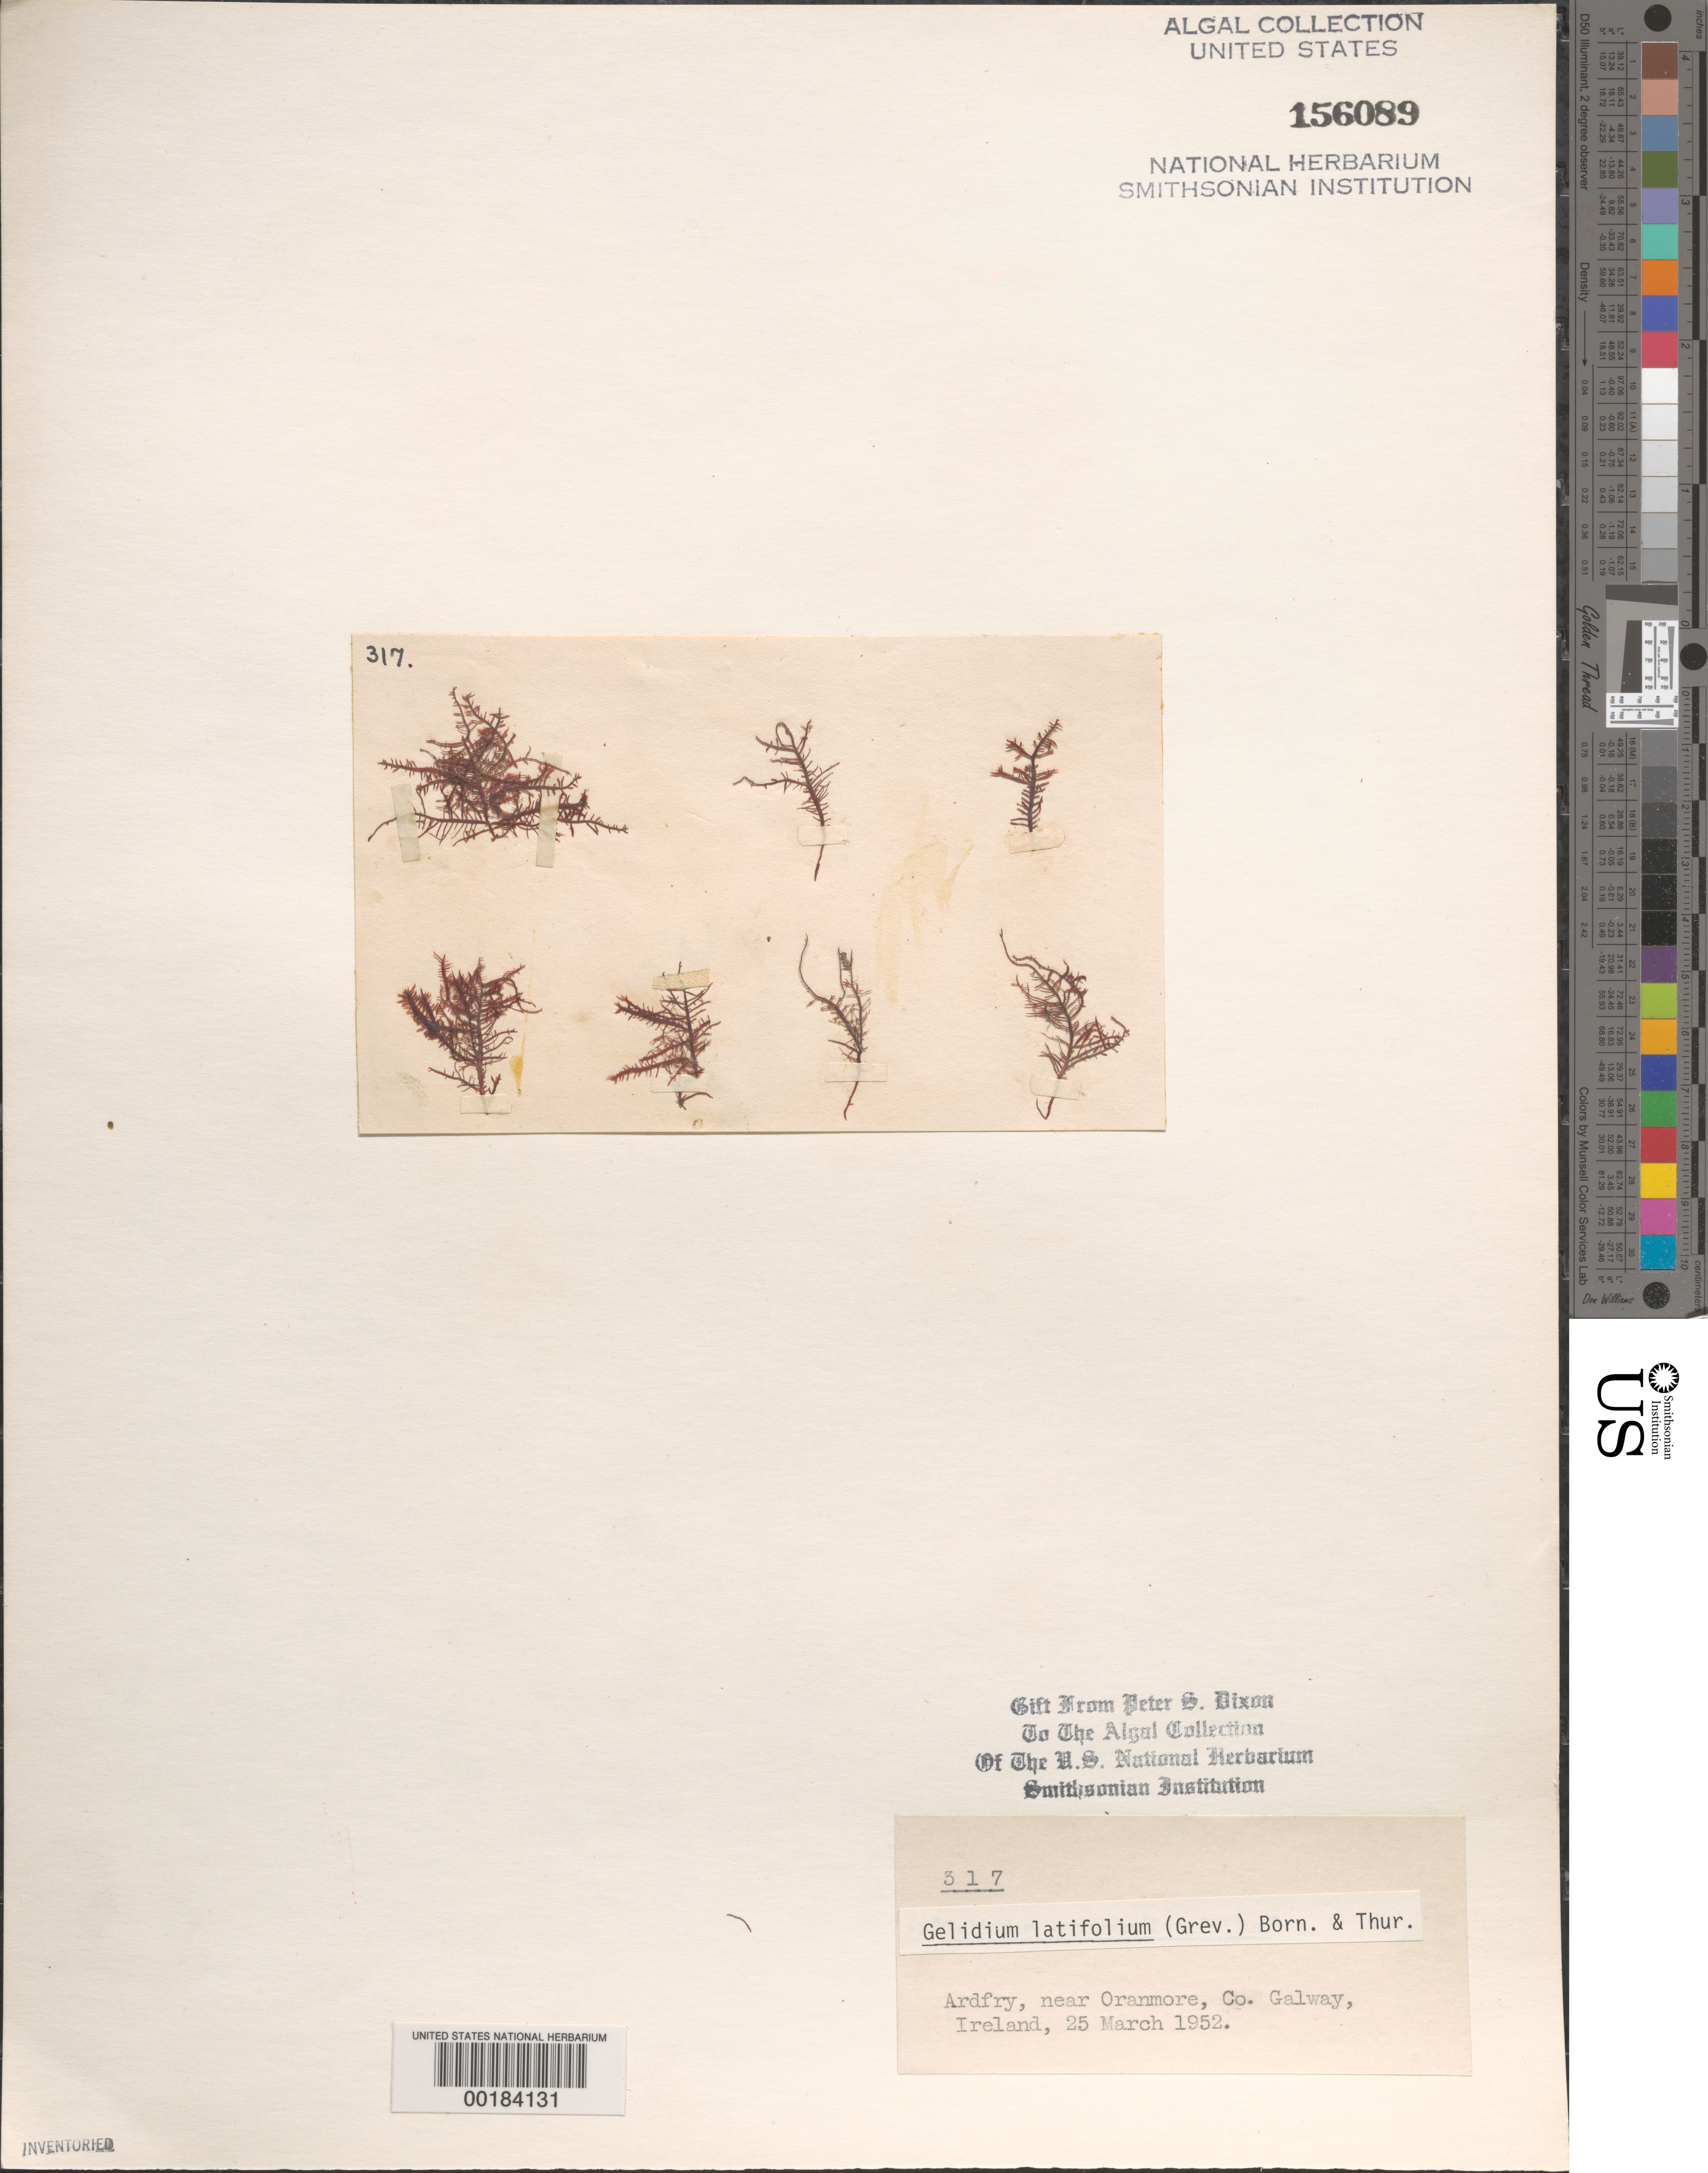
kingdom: Plantae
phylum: Rhodophyta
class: Florideophyceae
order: Gelidiales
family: Gelidiaceae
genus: Gelidium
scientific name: Gelidium spinosum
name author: (S.G. Gmel.) P.C. Silva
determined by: Algae name updating Project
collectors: P. S. Dixon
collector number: PSD 317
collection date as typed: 25 Mar 1952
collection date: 1952-03-25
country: Ireland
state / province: Connaught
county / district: Galway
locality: Ardfry, near Oranmore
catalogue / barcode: US 156089